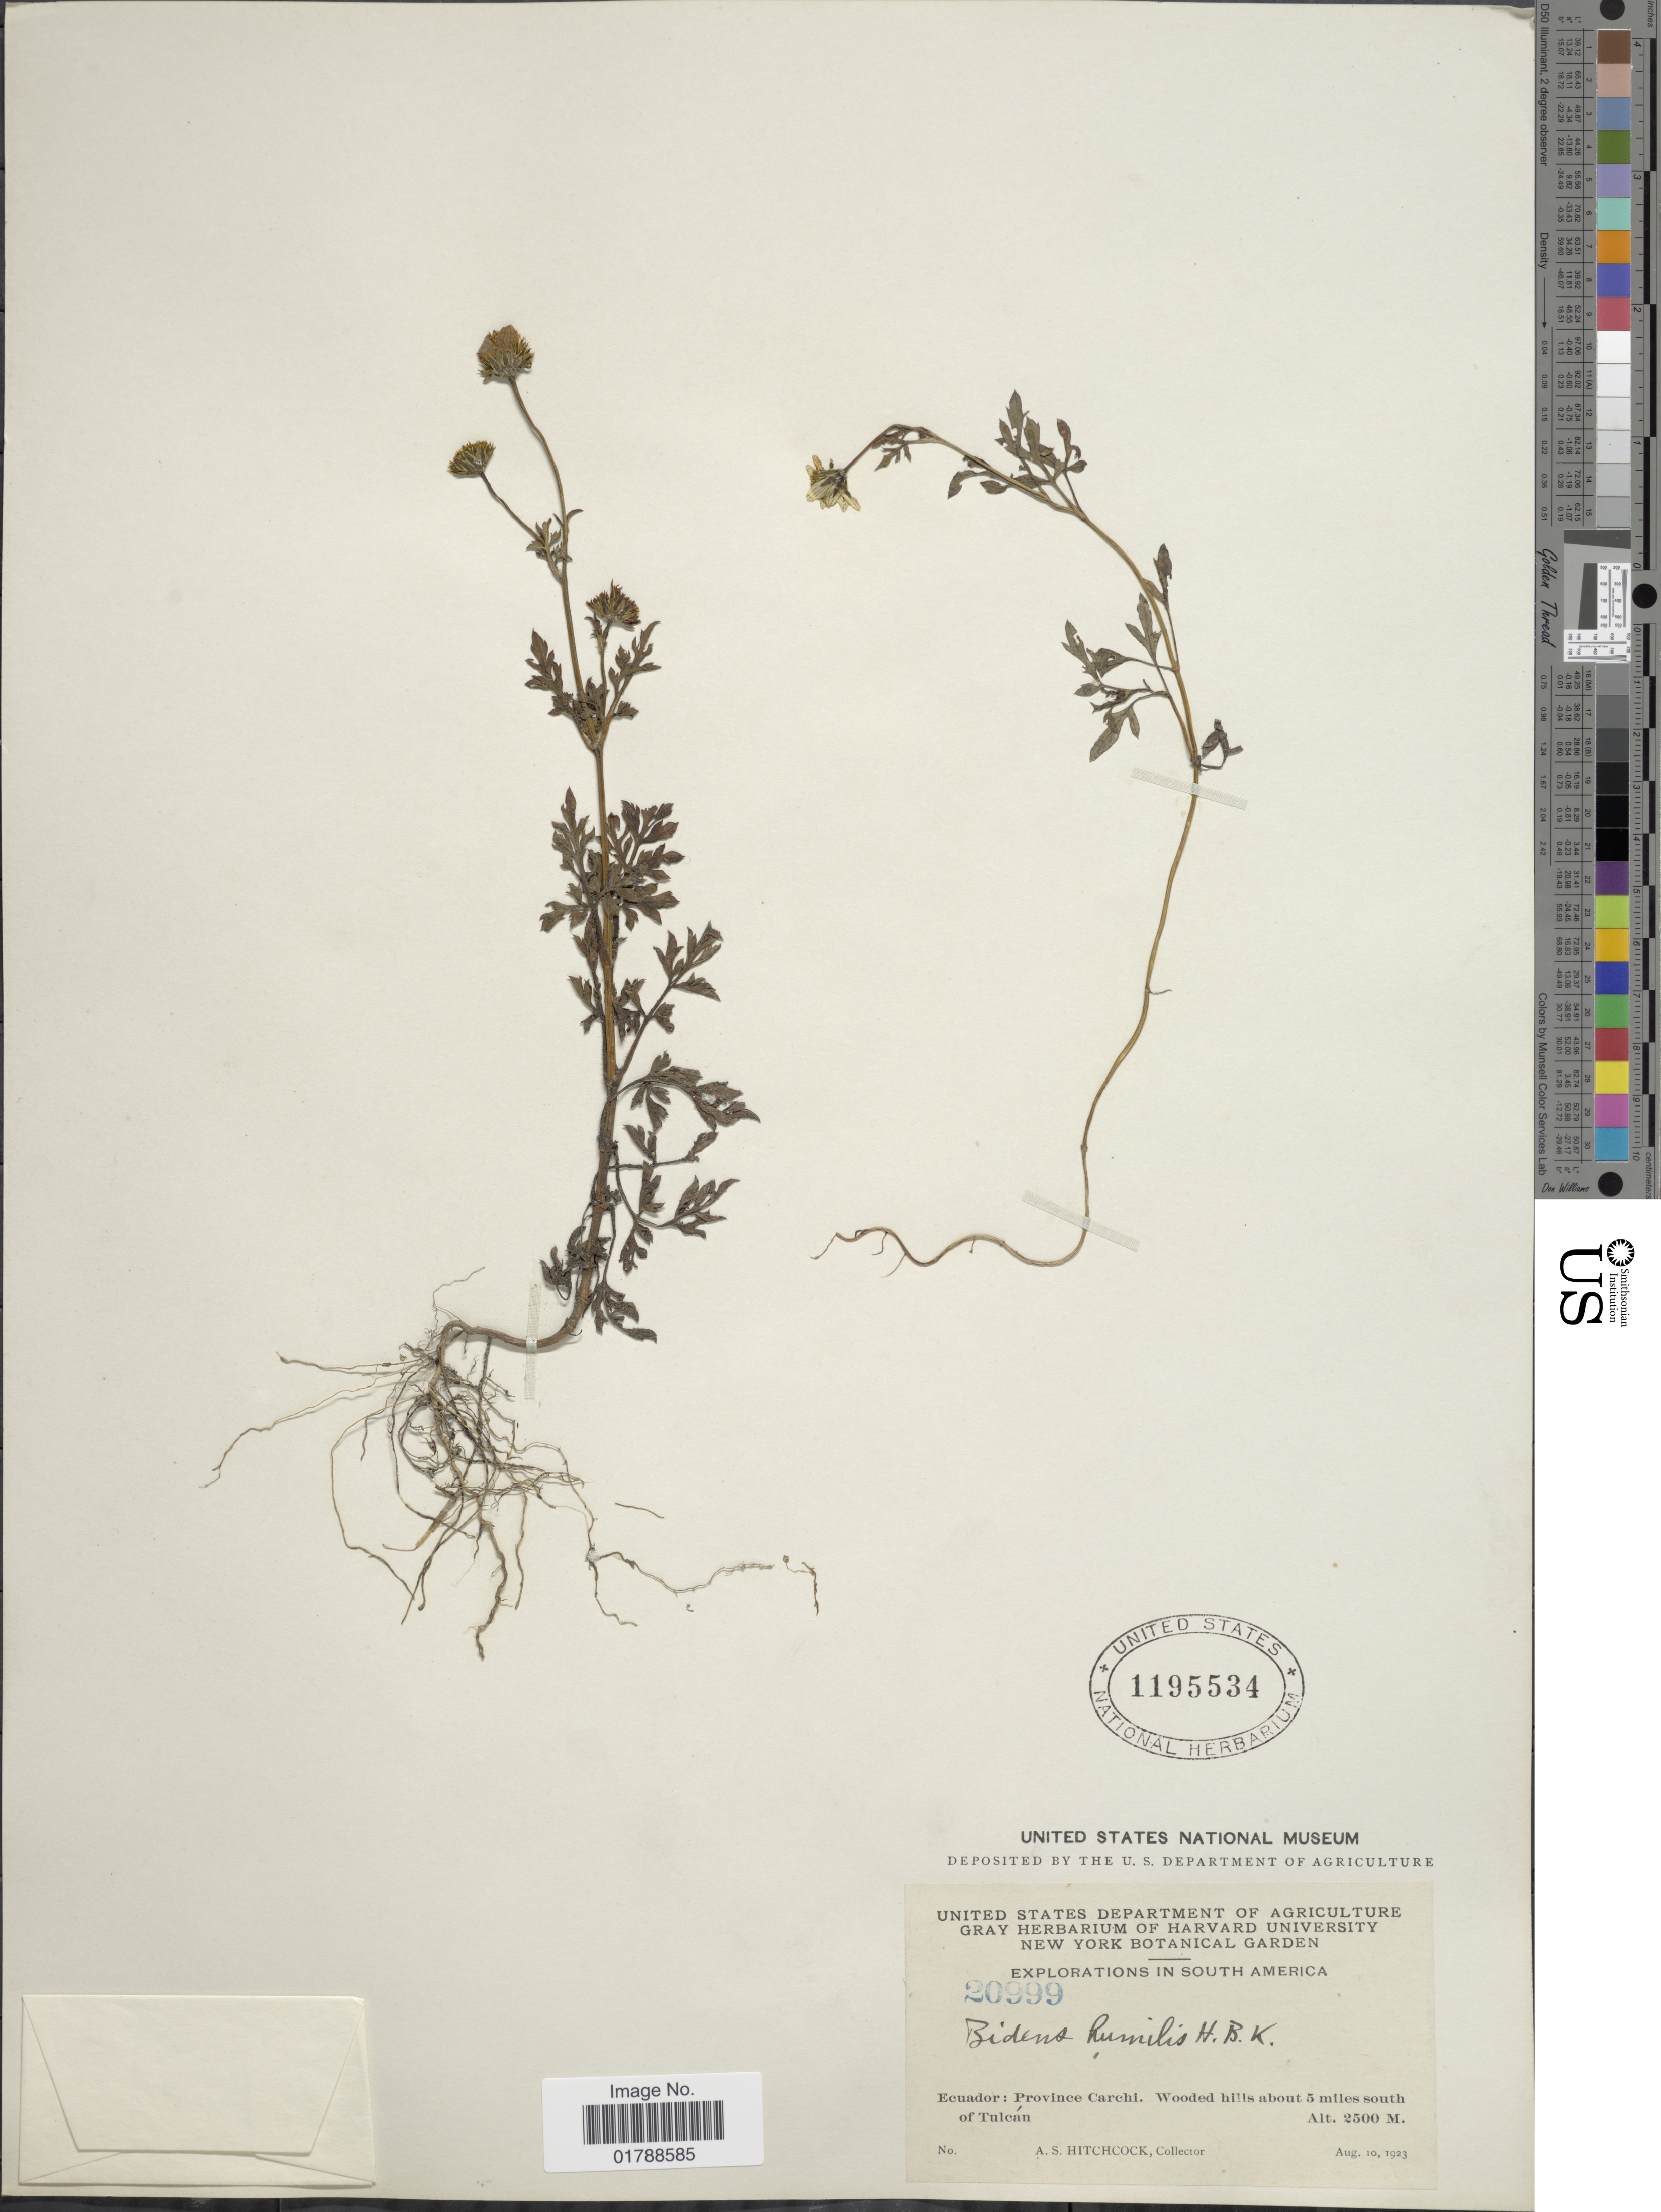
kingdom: Plantae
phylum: Tracheophyta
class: Magnoliopsida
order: Asterales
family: Asteraceae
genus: Bidens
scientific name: Bidens odorata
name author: Cav.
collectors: A. S. Hitchcock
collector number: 20999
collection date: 1923-08-10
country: Ecuador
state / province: Carchi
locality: About 5 miles south of Tulcán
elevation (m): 2500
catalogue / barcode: US 1195534